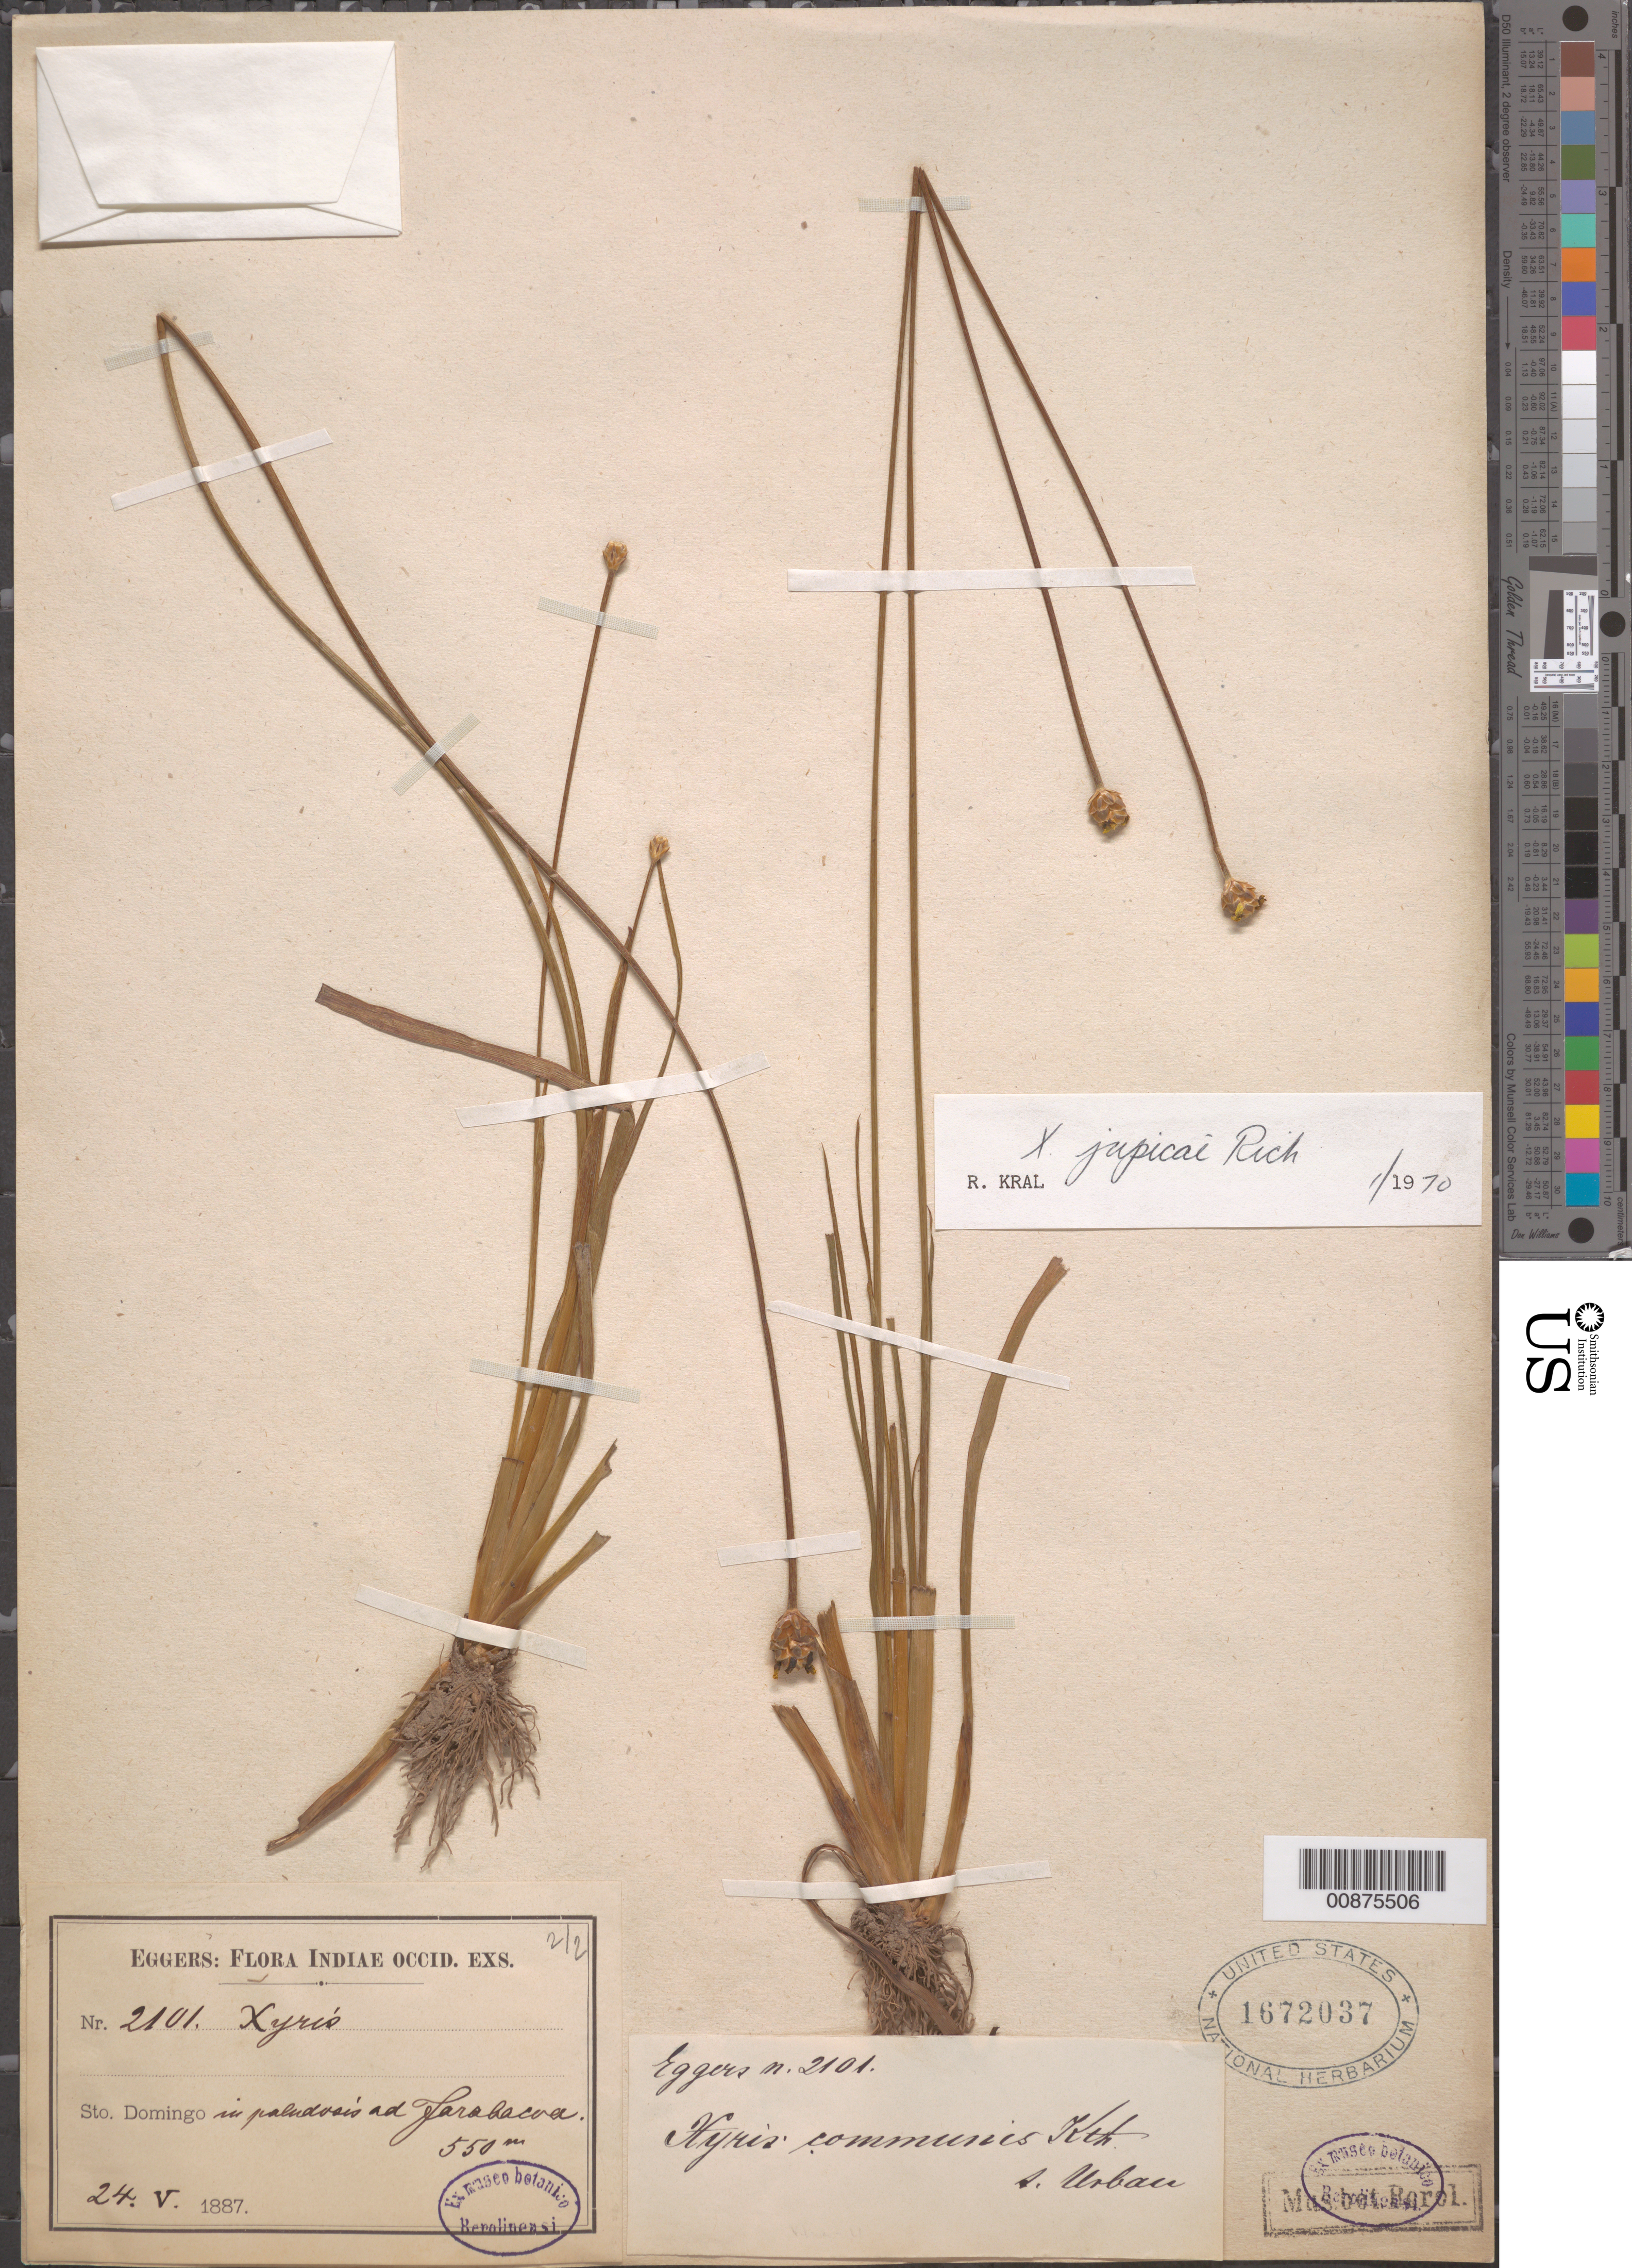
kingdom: Plantae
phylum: Tracheophyta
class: Liliopsida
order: Poales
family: Xyridaceae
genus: Xyris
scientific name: Xyris jupicai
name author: Rich.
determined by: Kral, Robert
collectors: H. F. A. von Eggers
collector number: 2101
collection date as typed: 24 May 1887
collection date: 1887-05-24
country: Dominican Republic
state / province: La Vega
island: Hispaniola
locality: Jarabacoa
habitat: In "paludosis"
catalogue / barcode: US 1672037